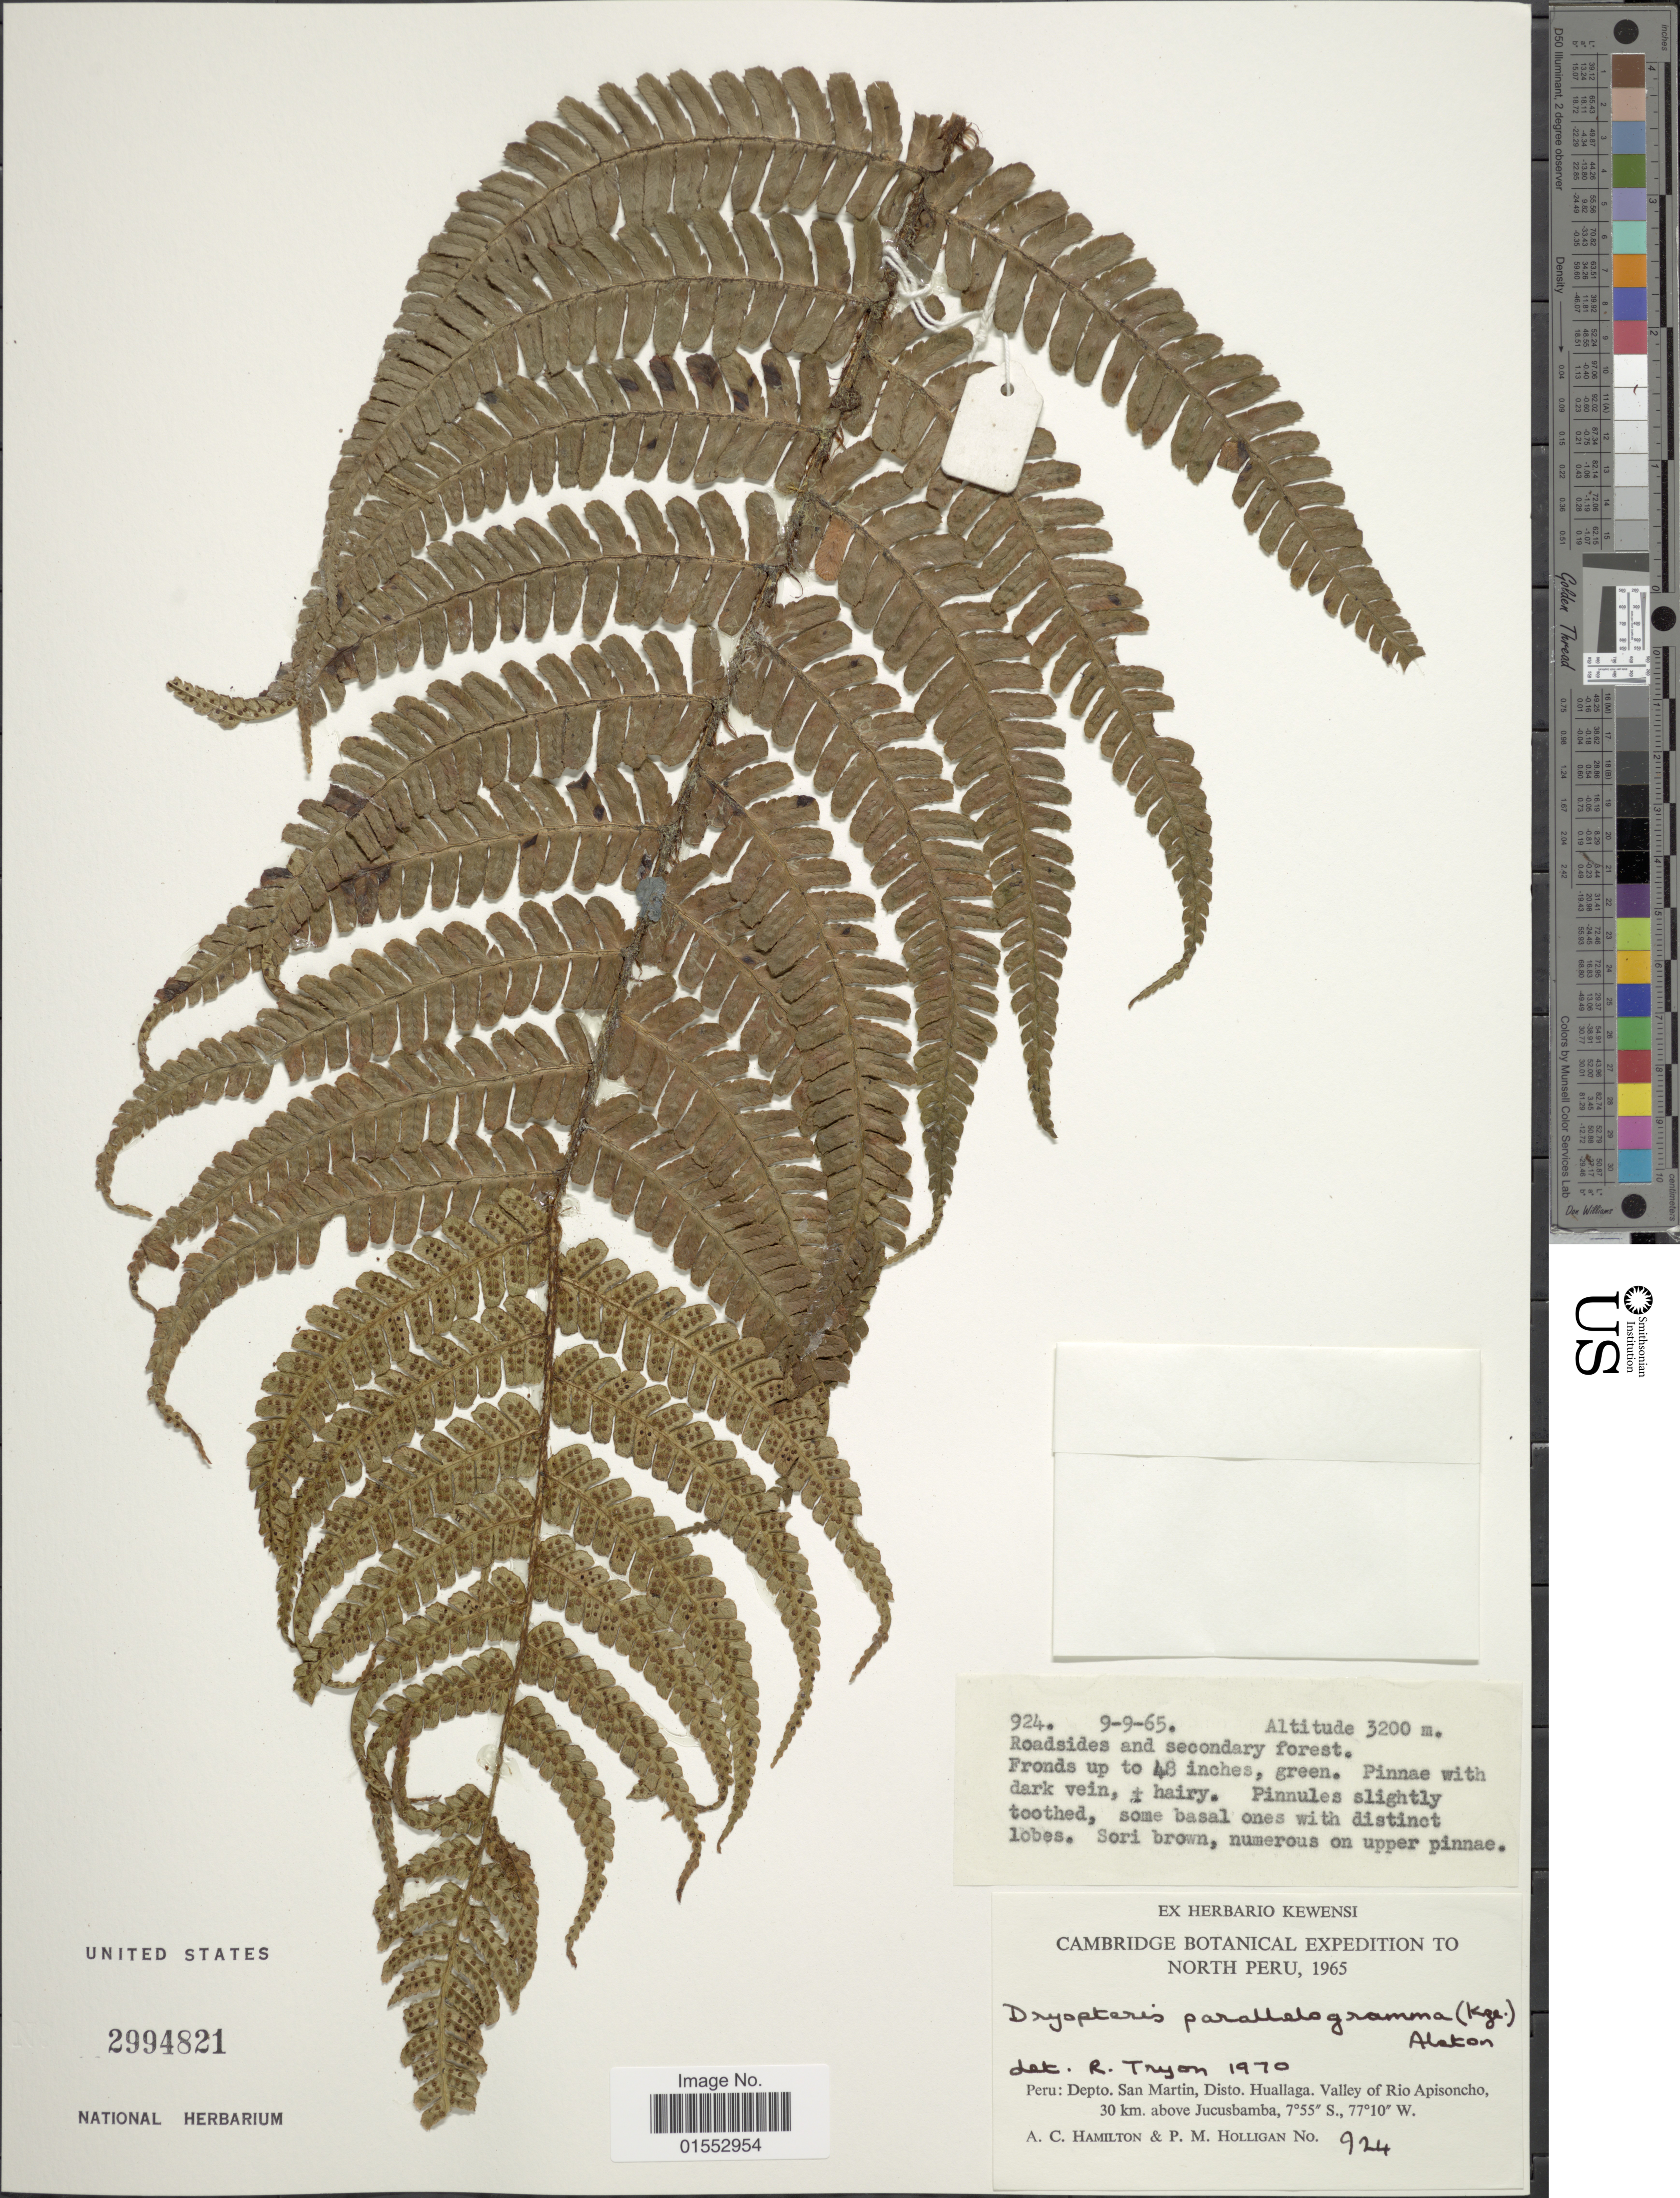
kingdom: Plantae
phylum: Tracheophyta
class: Polypodiopsida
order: Polypodiales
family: Dryopteridaceae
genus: Dryopteris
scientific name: Dryopteris wallichiana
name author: (Spreng.) Hyl.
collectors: A. Hamilton & P. Holligan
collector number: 924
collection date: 1965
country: Peru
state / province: San Martín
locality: North Peru. Depto. San Martin, Huallaga, valley of Rio Apisoncho, 30 km. above Jucusbamba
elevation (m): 3200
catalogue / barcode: US 2994821